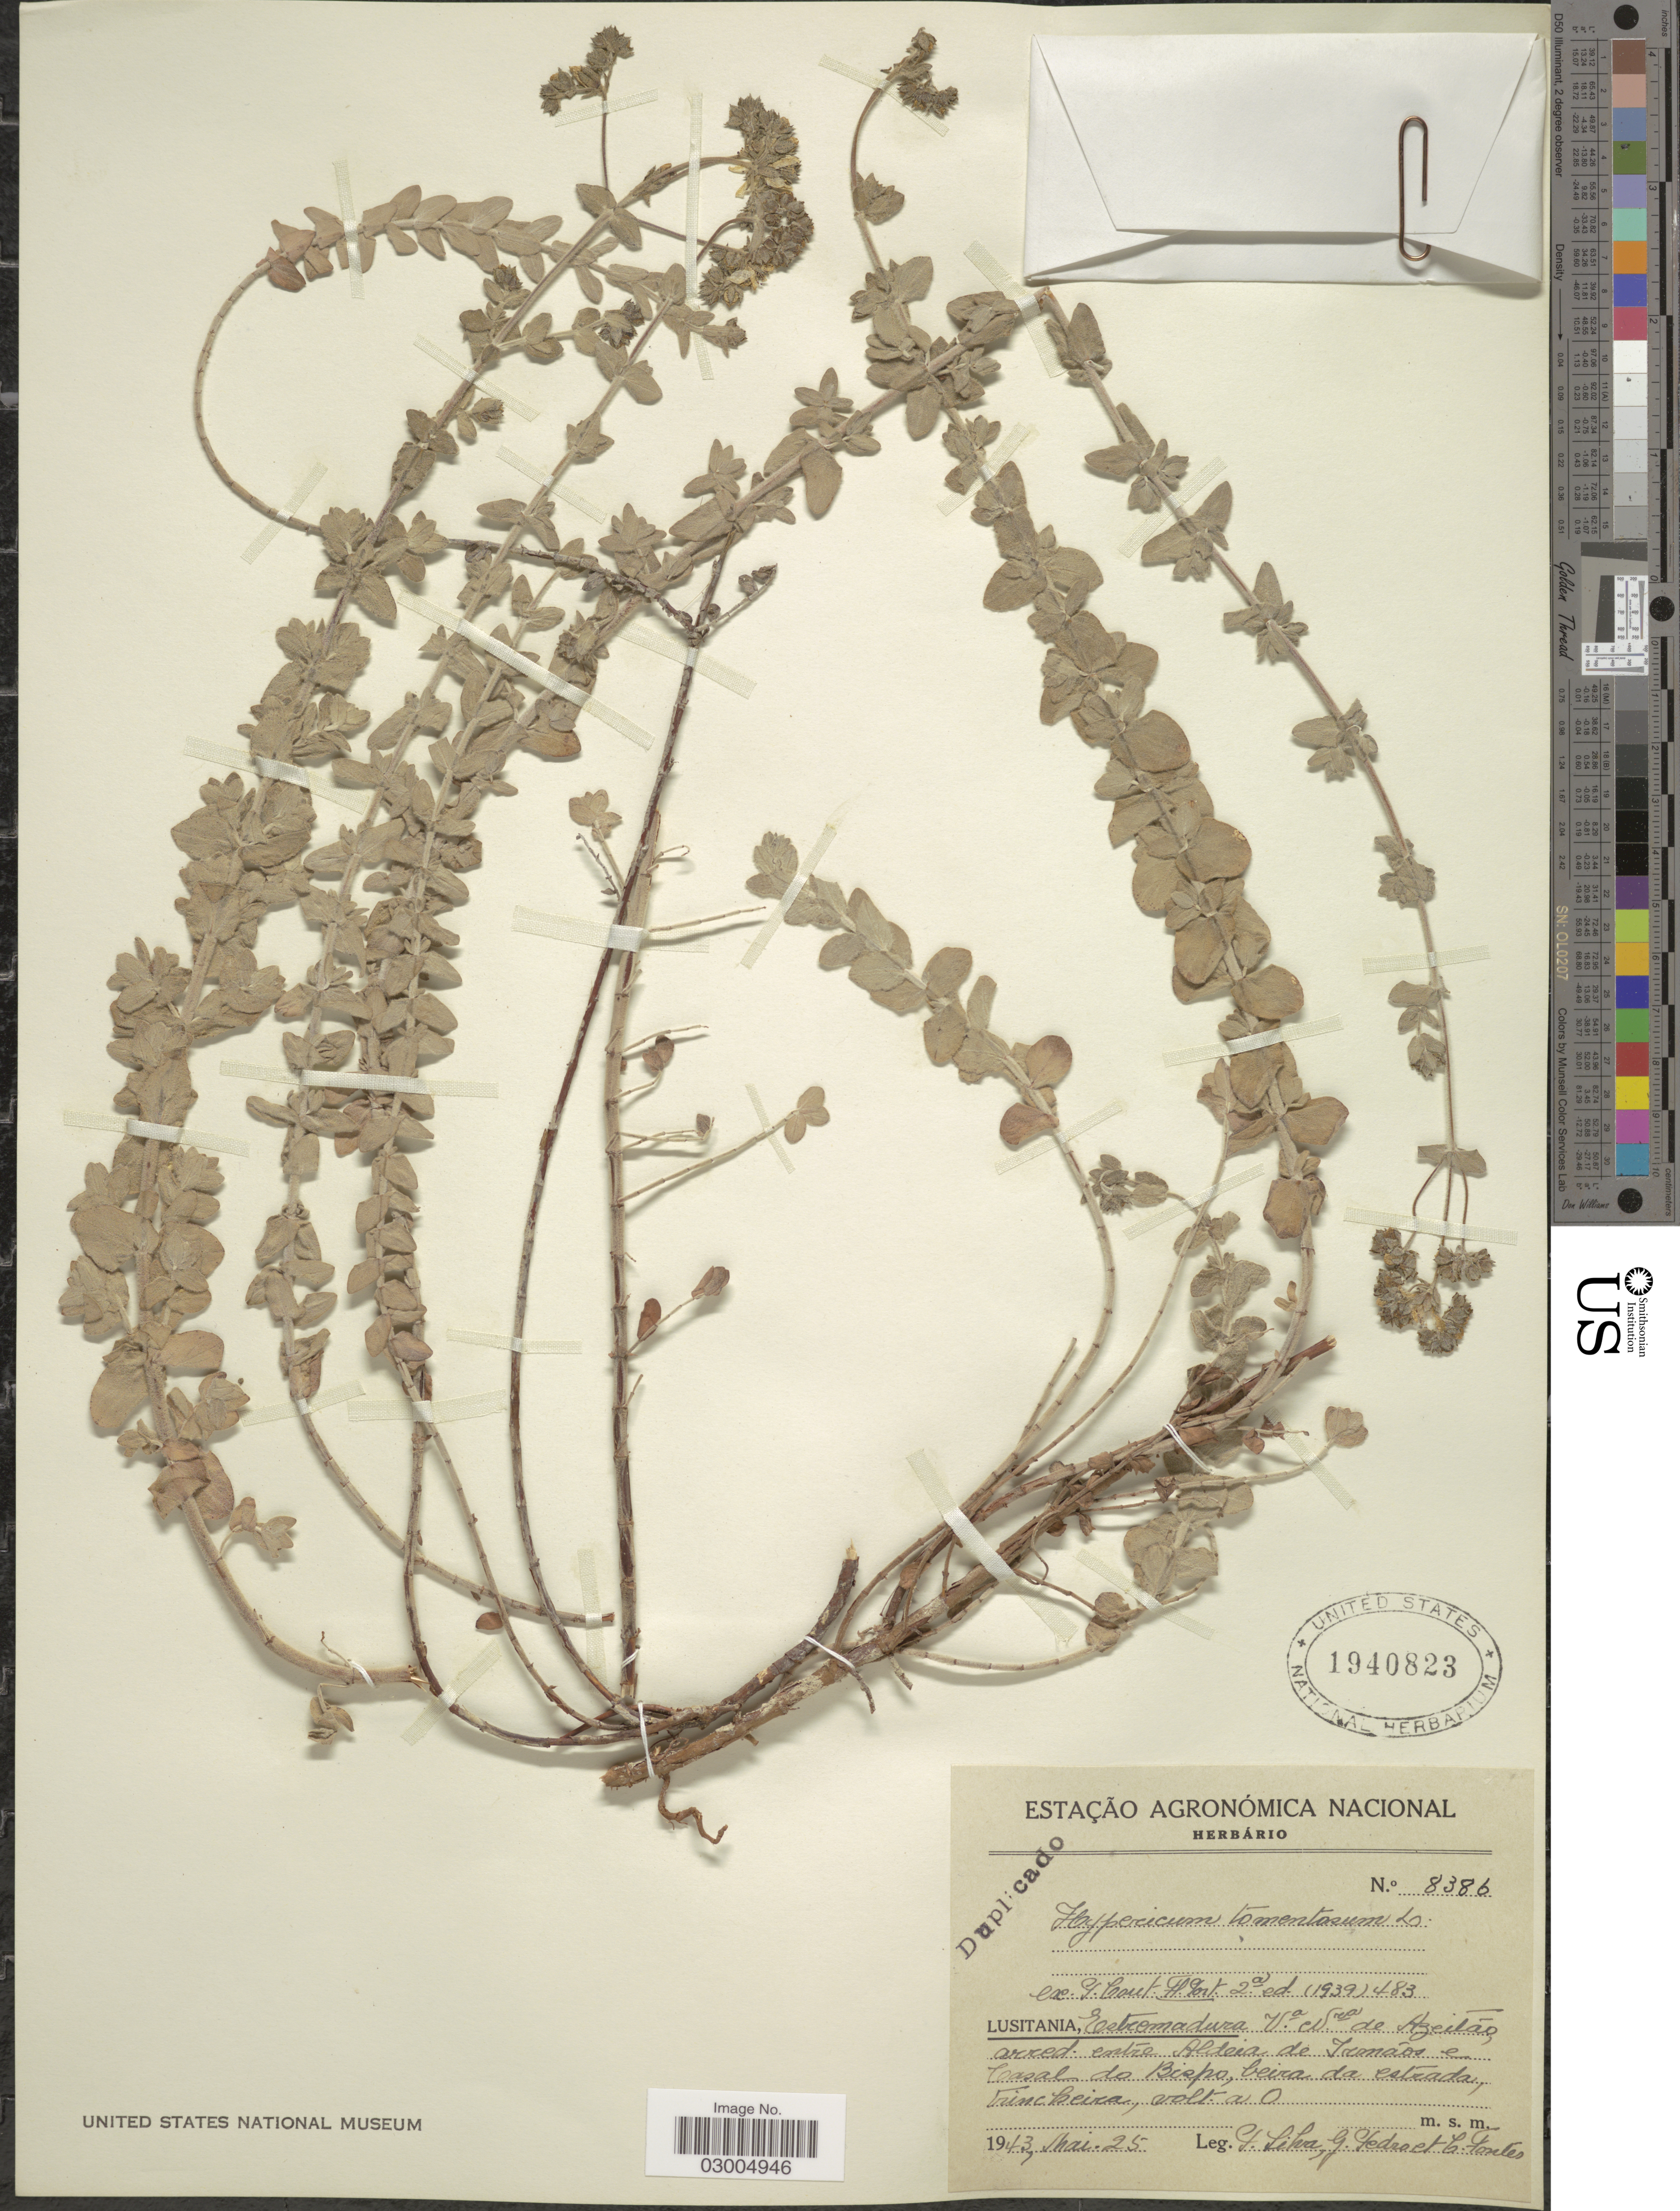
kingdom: Plantae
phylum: Tracheophyta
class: Magnoliopsida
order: Malpighiales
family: Hypericaceae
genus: Hypericum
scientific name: Hypericum tomentosum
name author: L.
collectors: G. Silva, G. Pedro & C. Fontes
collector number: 8386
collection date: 1943-05-25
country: Portugal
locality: Lusitania, Estromadura. Va edra de Azeitas, arred entre Aldeia de Irmáos e Toasal do Bispo, beira da estrada, Trincbeira, volta O. [interpreted]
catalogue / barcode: US 1940823